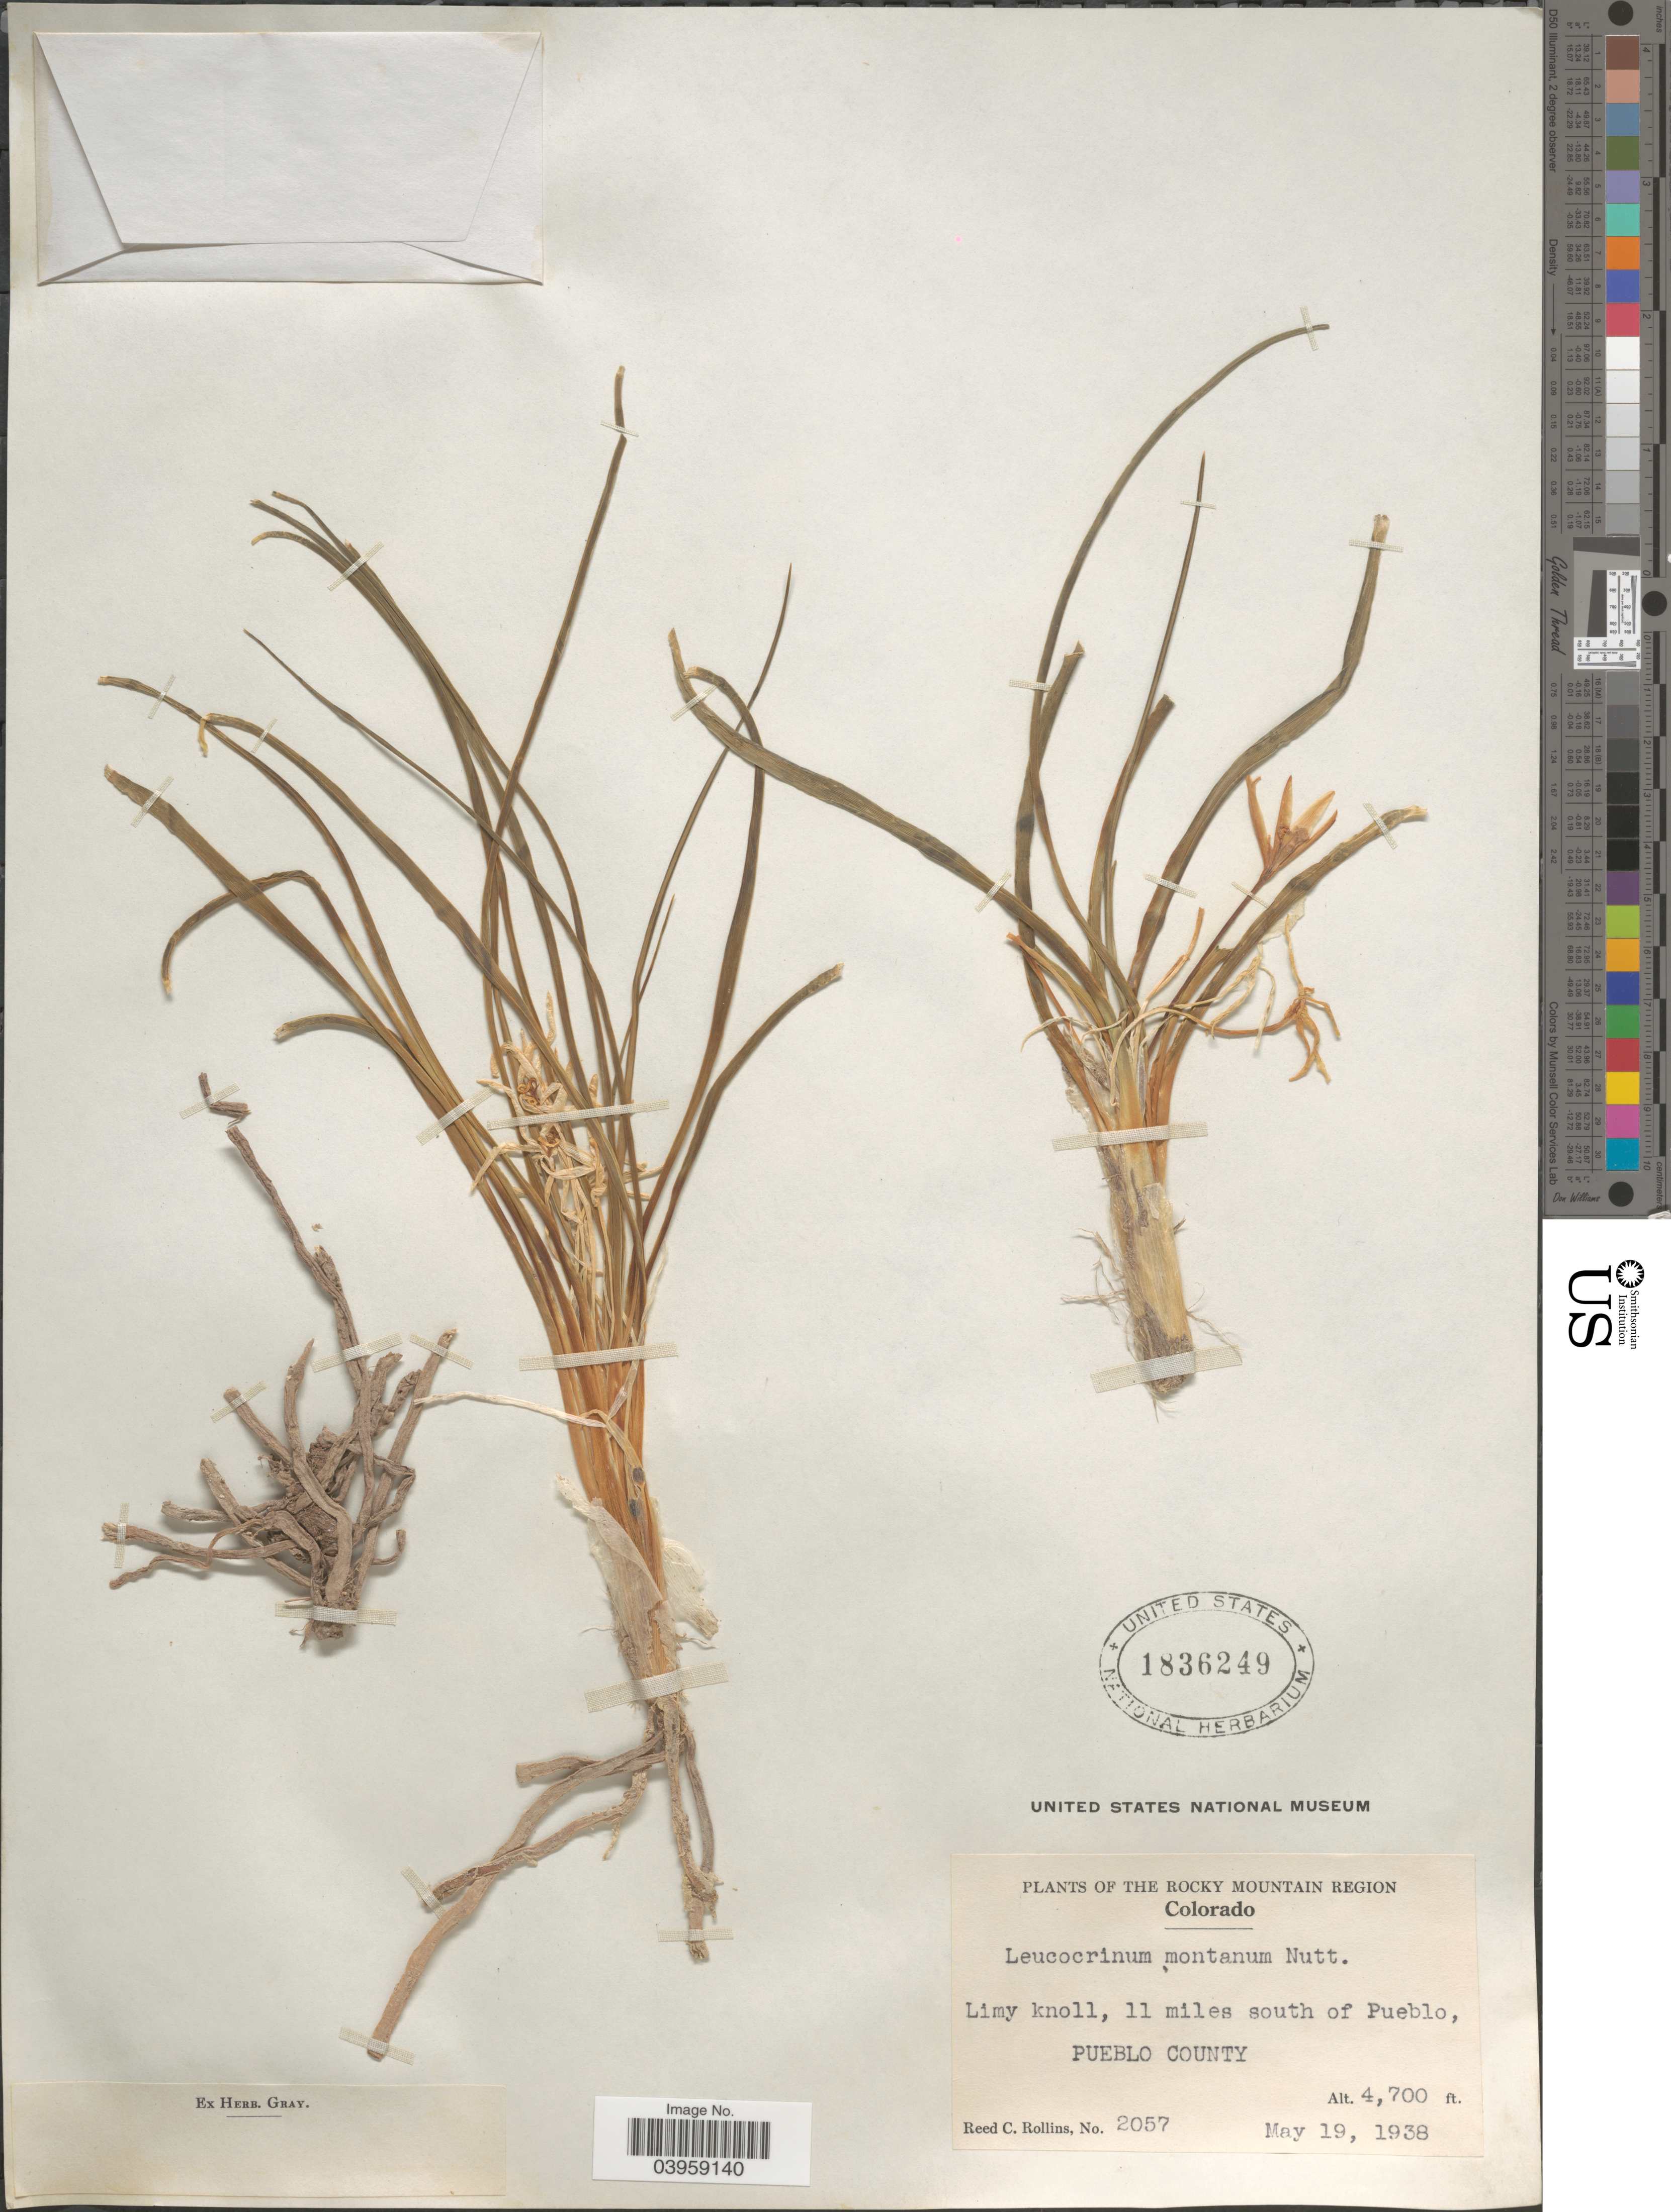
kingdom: Plantae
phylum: Tracheophyta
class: Liliopsida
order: Asparagales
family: Asparagaceae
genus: Leucocrinum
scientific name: Leucocrinum montanum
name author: Nutt.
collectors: R. C. Rollins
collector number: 2057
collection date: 1938-05-19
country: United States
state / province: Colorado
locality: The Rocky Mountain Region. 11 miles south of Pueblo, Pueblo County.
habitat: limy knoll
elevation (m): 1433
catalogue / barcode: US 1836249